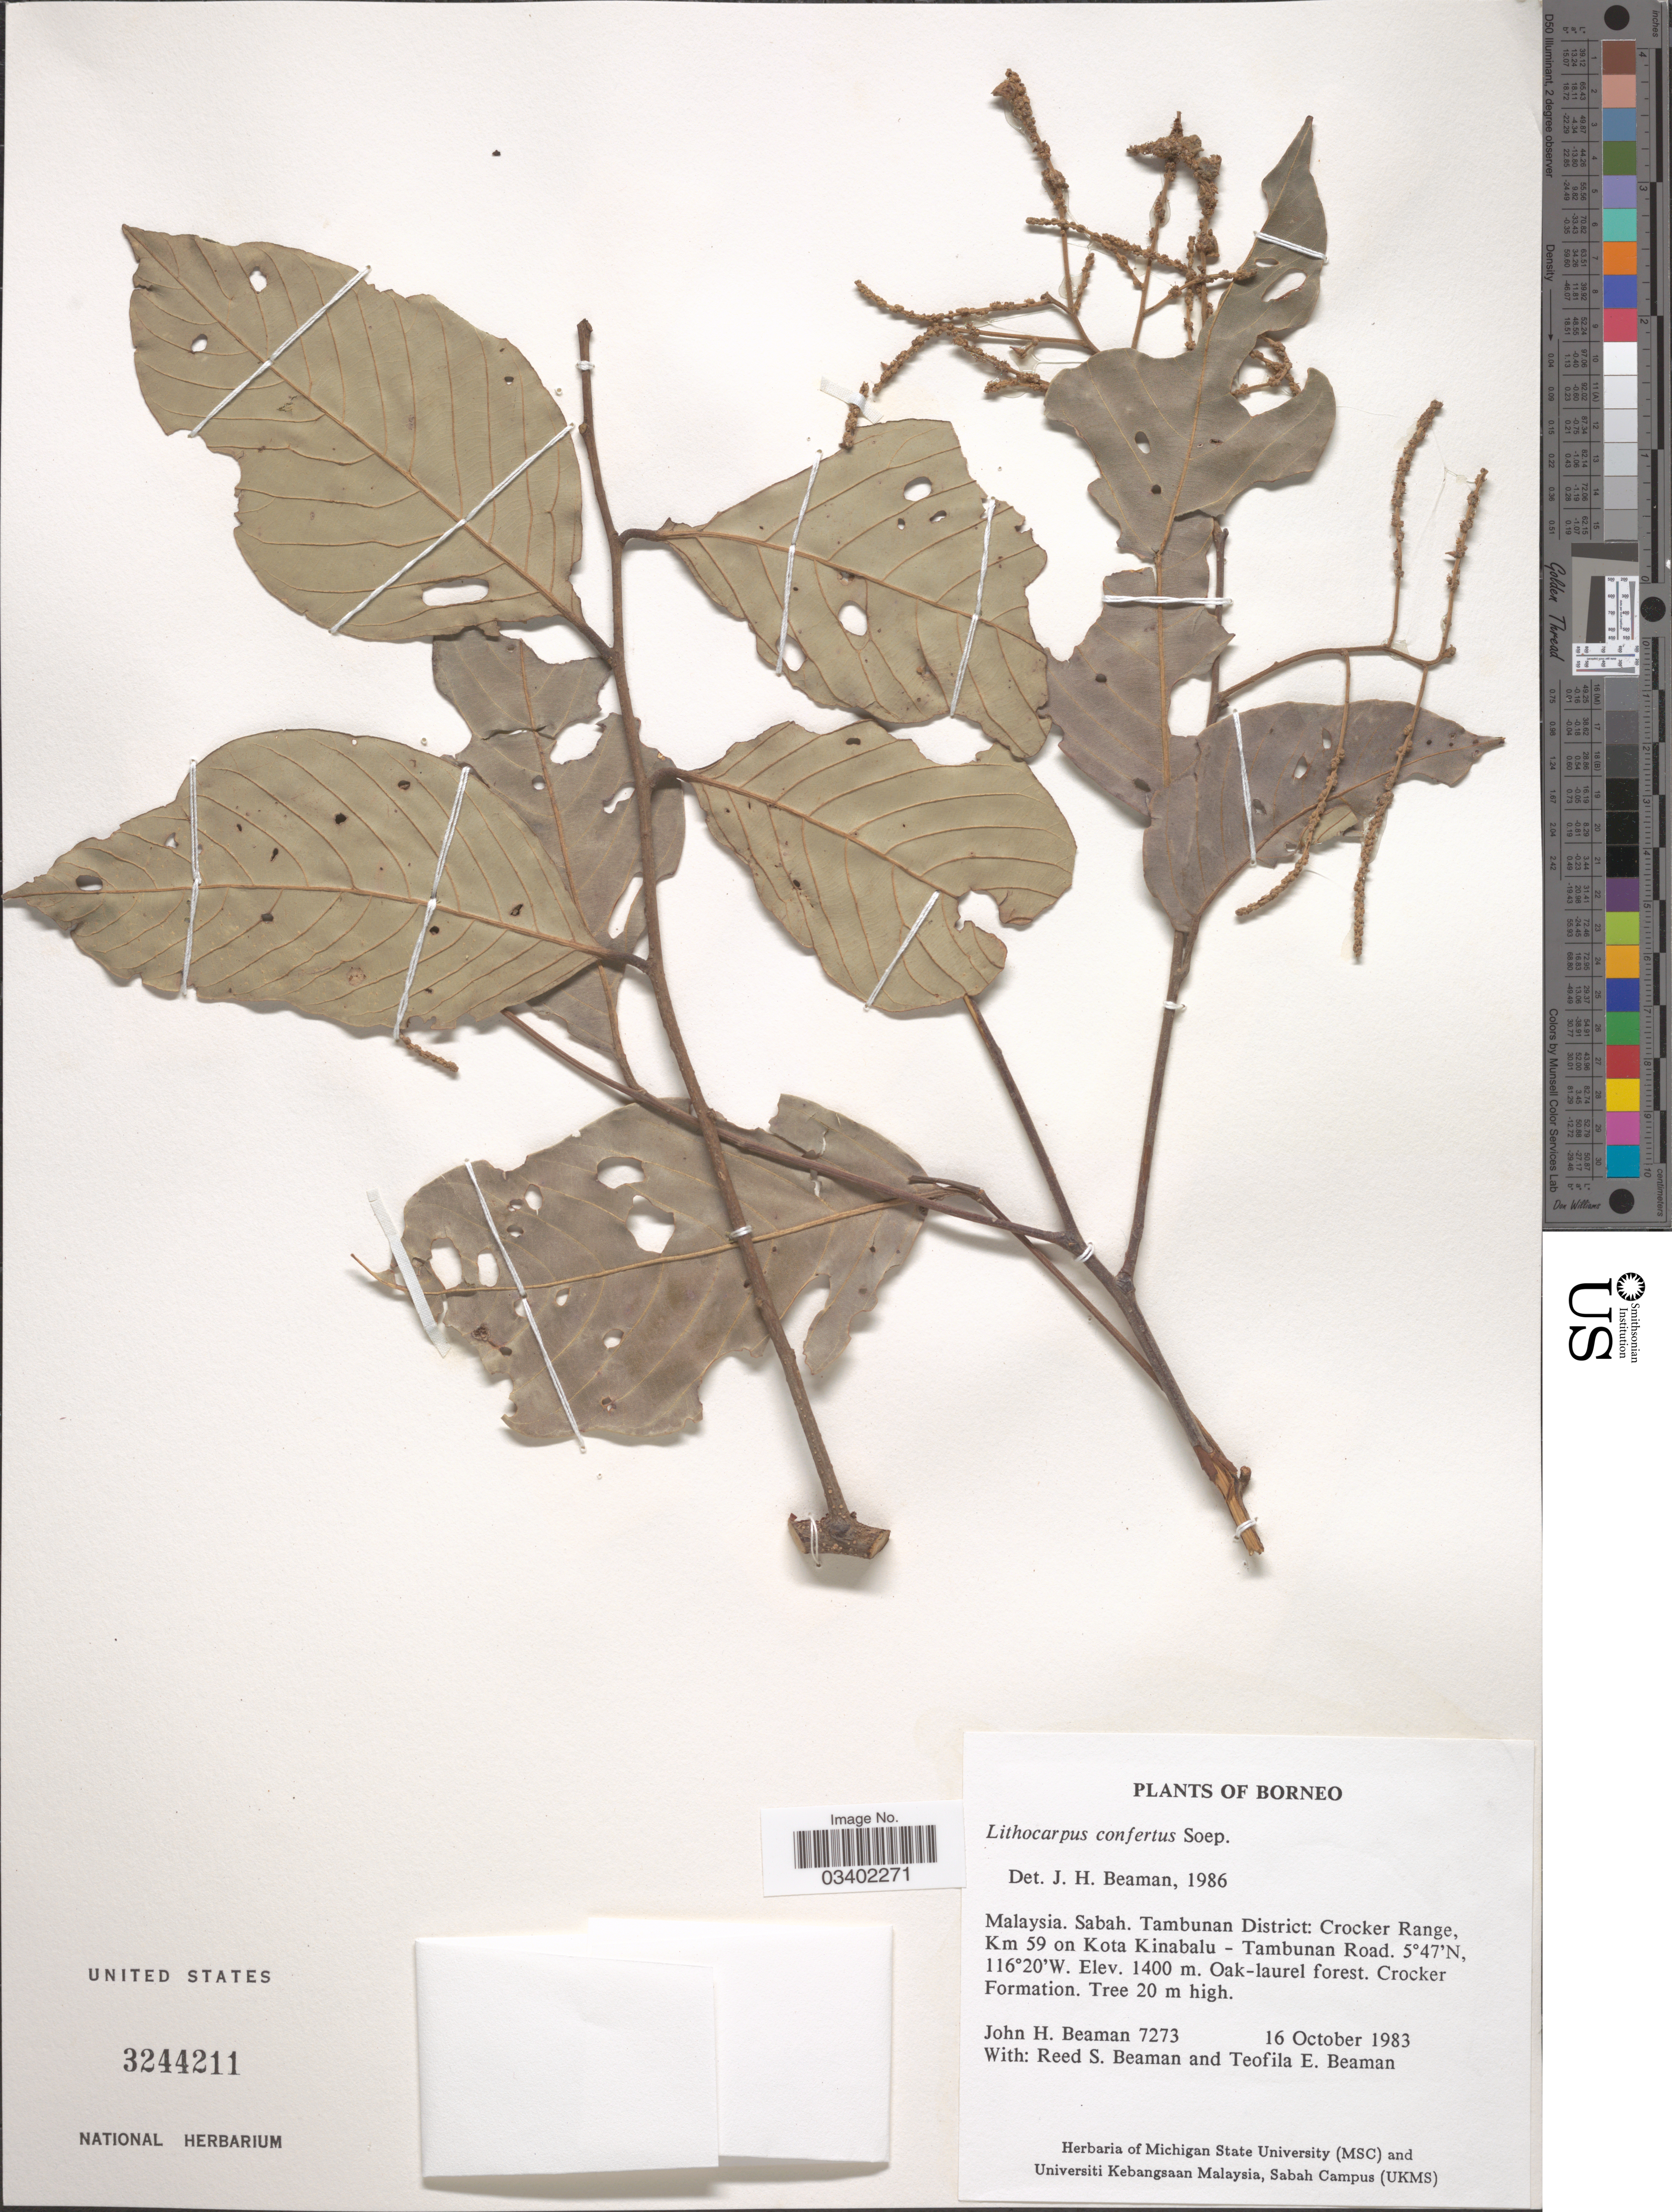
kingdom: Plantae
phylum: Tracheophyta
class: Magnoliopsida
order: Fagales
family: Fagaceae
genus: Lithocarpus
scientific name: Lithocarpus confertus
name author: Soepadmo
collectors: J. H. Beaman, R. S. Beaman & T. E. Beaman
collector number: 7273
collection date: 1983-10-16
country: Malaysia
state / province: Sabah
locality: Borneo. Tambunan District: Crocker Range, Km 59 on Kota Kinabalu - Tambunan Road. Oak-laurel forest. Crocker Formation.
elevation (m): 1400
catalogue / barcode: US 3244211